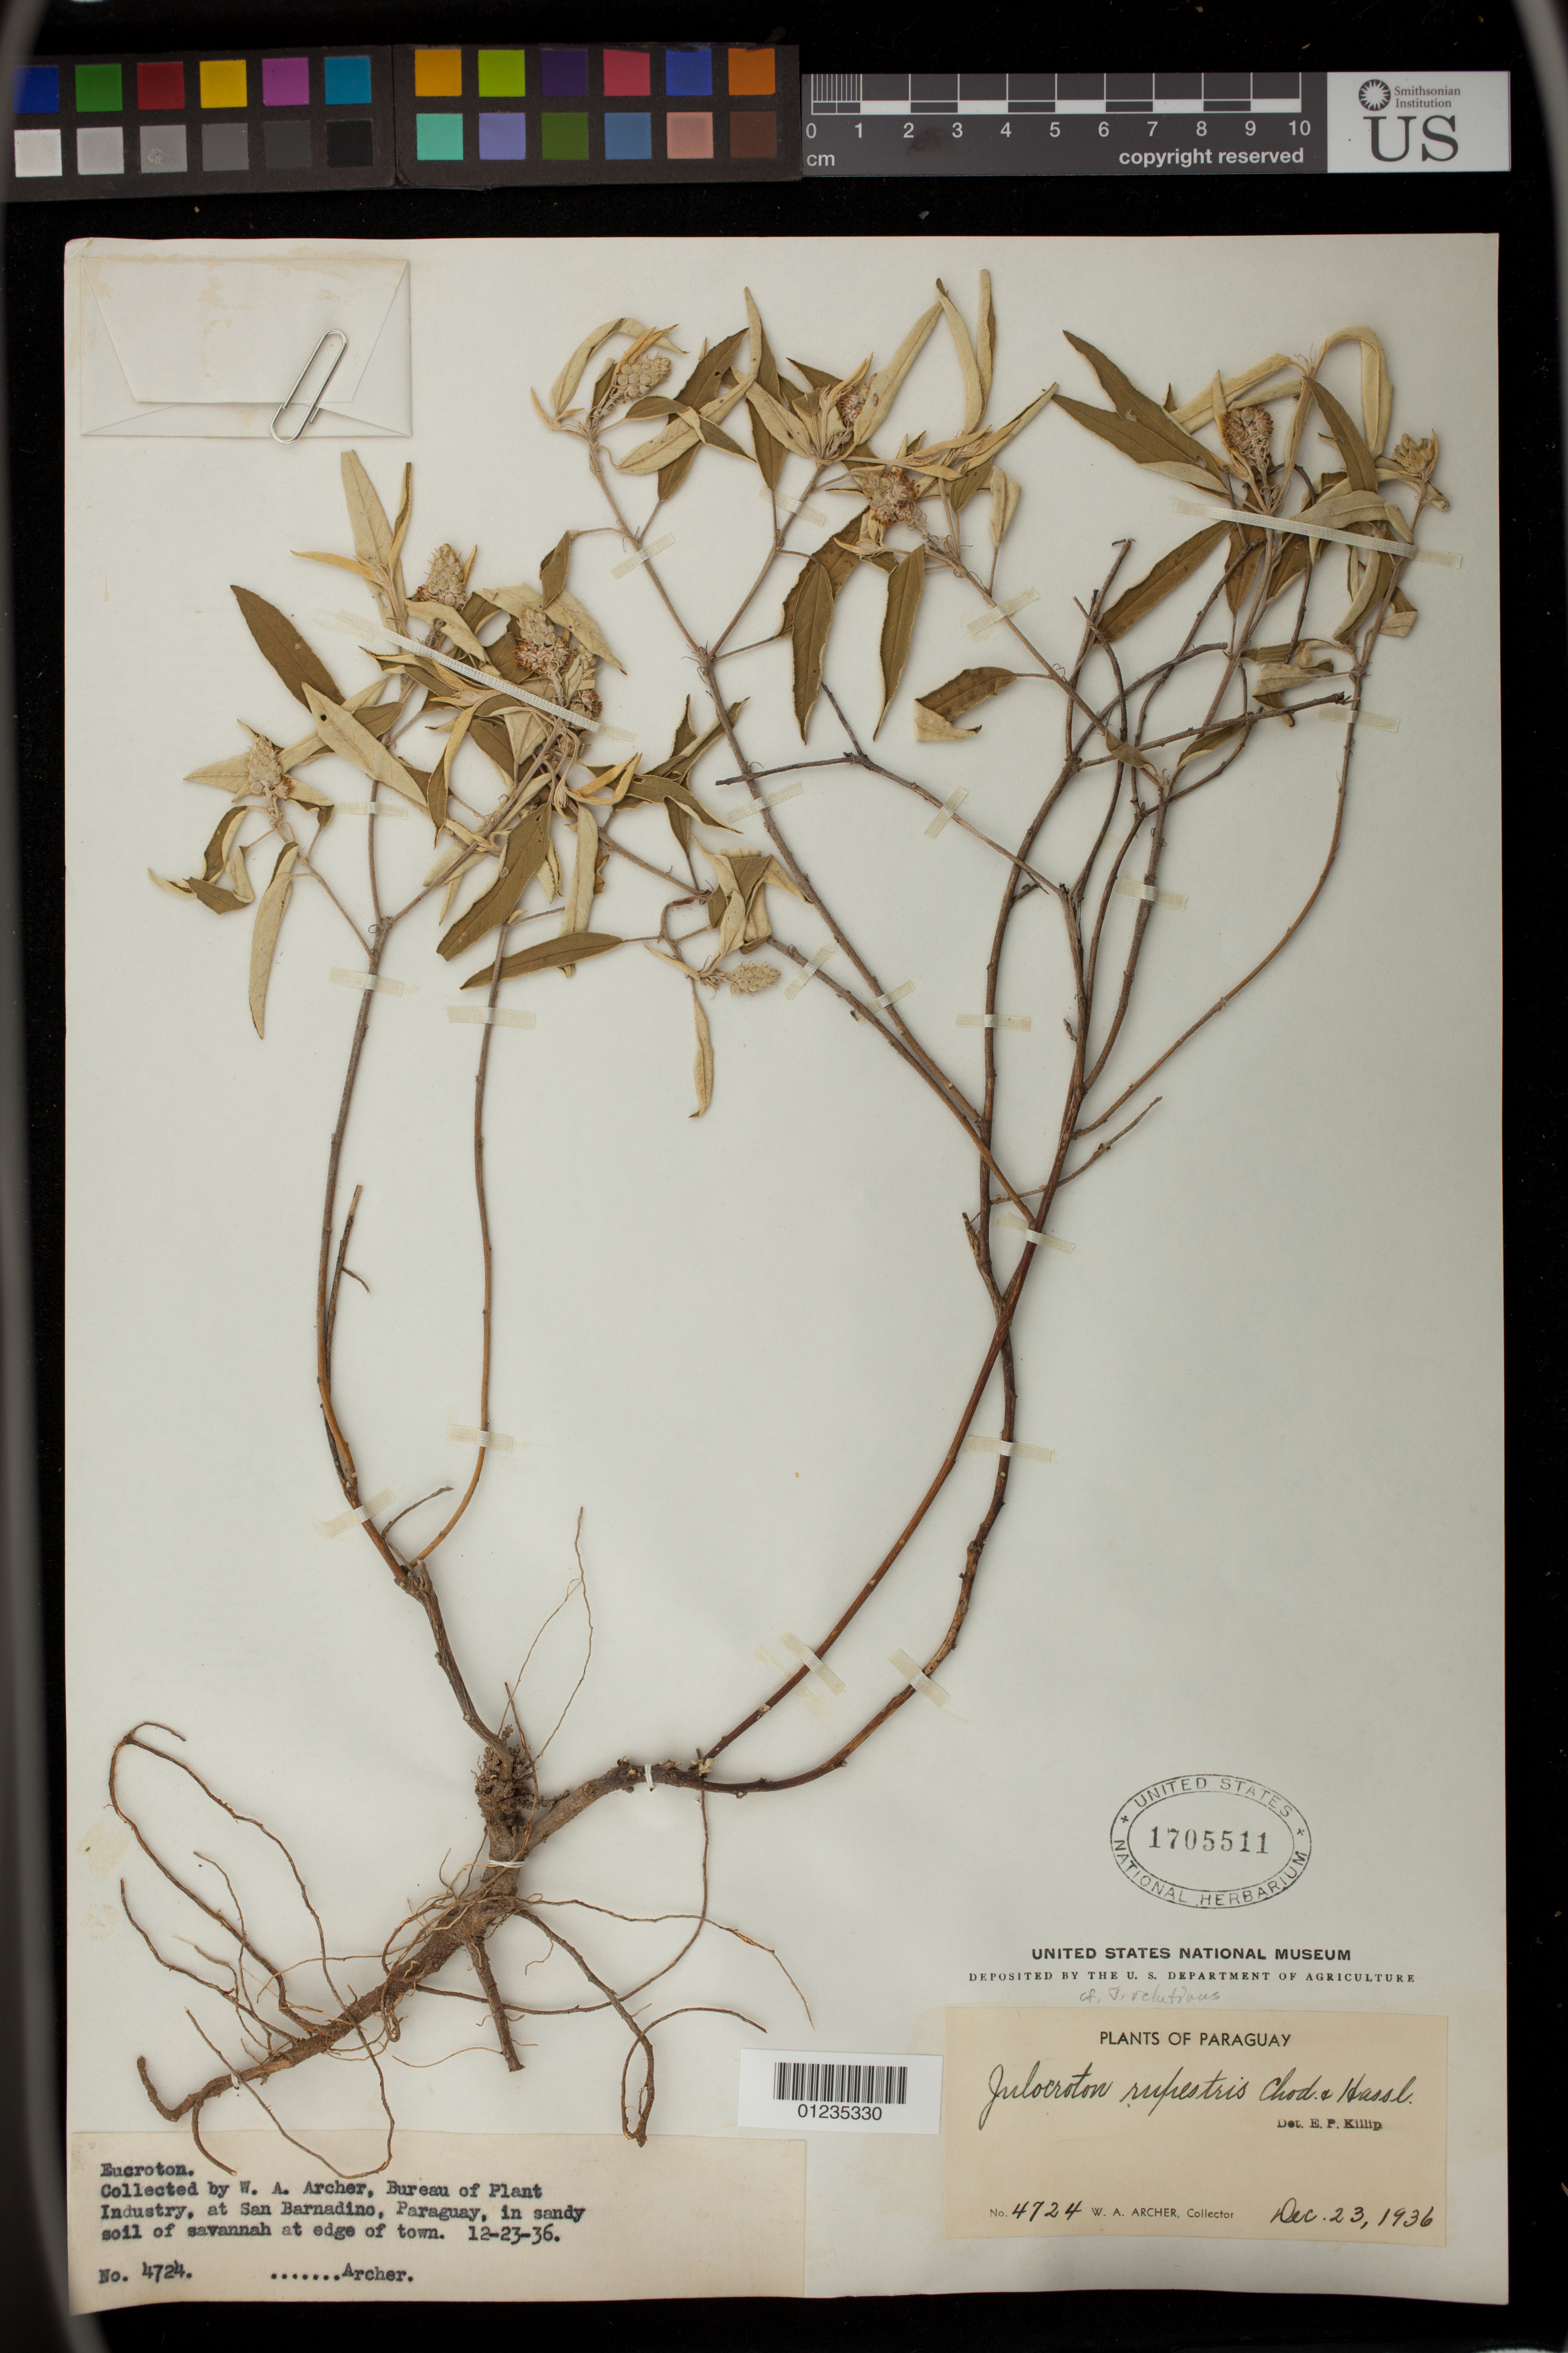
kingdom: Plantae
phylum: Tracheophyta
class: Magnoliopsida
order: Malpighiales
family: Euphorbiaceae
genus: Julocroton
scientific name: Julocroton velutinus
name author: (Chodat & Hassl.) Croizat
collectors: W. A. Archer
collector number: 4724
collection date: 1936-12-23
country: Paraguay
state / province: Cordillera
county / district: San Barnadino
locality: at edge of town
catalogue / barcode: US 1705511